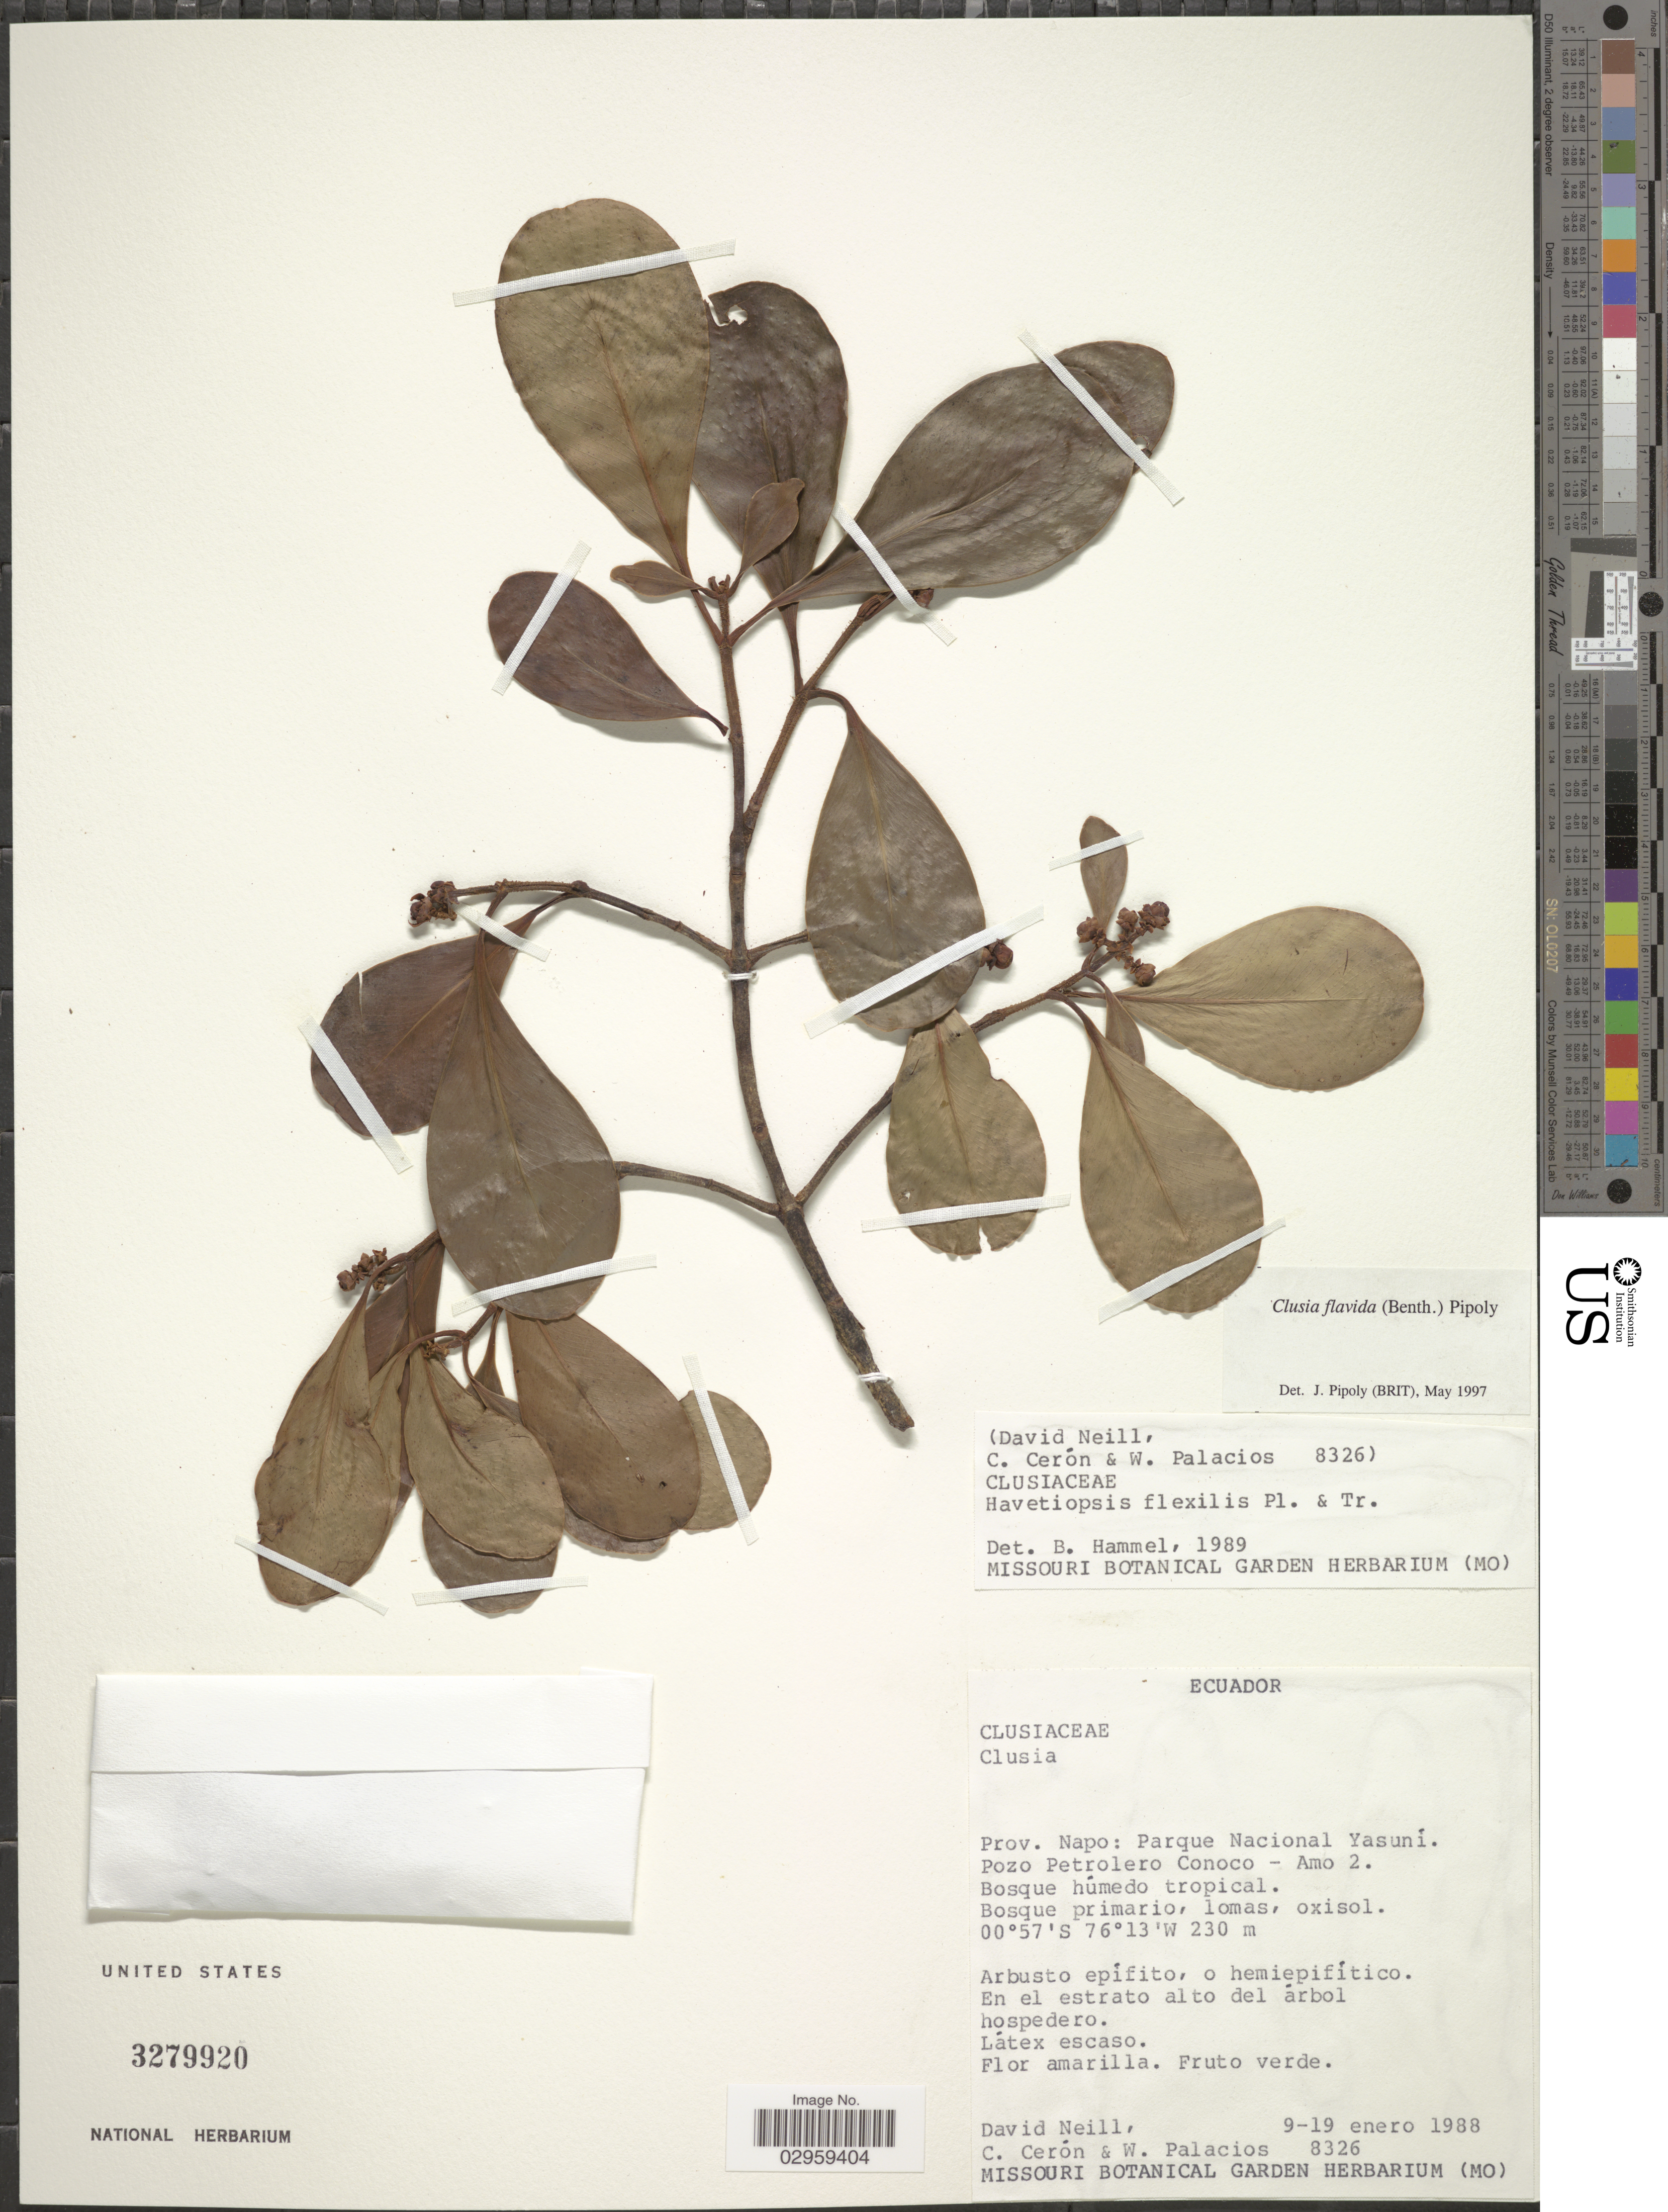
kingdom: Plantae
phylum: Tracheophyta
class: Magnoliopsida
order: Malpighiales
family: Clusiaceae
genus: Clusia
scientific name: Clusia flavida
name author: (Benth.) Pipoly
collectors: D. Neill, C. E. Cerón M. & W. Palacios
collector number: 8326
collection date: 1988-01-09/1988-01-19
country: Ecuador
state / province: Napo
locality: Prov. Napo: Parque Nacional Yasuní. Pozo Petrolero Conoco - Amo 2.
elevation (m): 230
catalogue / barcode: US 3279920